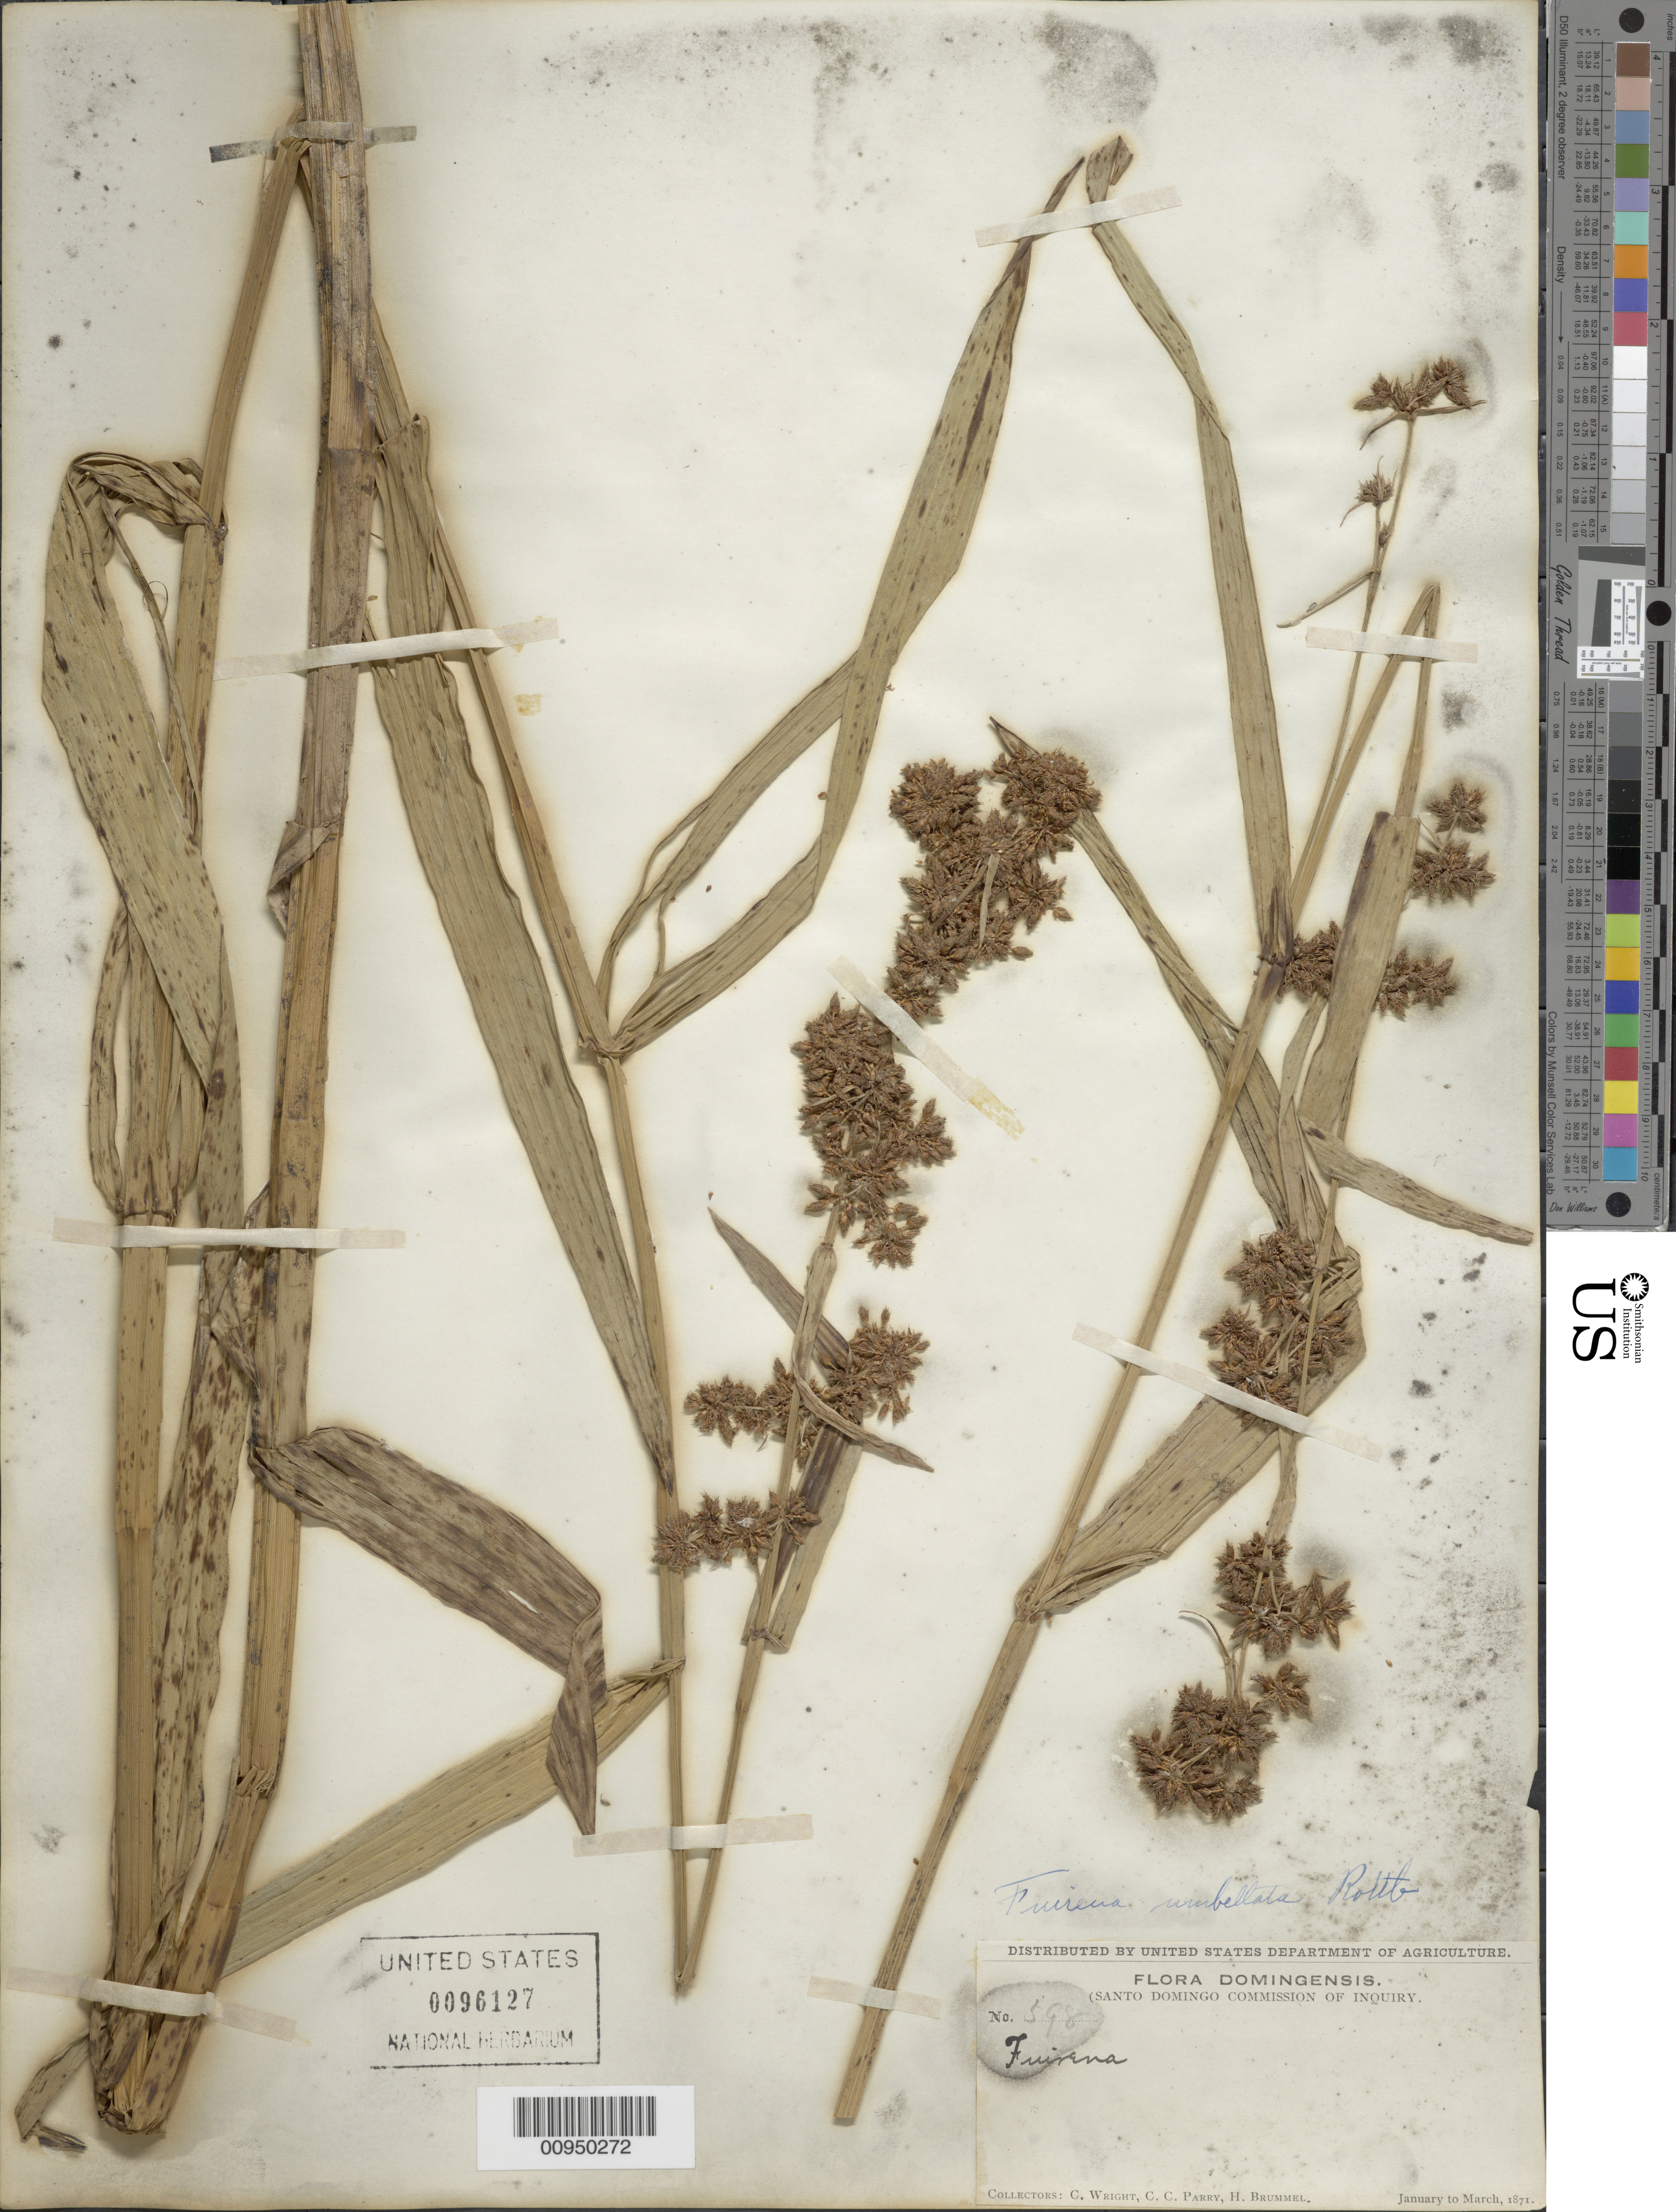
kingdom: Plantae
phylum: Tracheophyta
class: Liliopsida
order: Poales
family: Cyperaceae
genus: Fuirena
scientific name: Fuirena umbellata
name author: Rottb.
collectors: C. Wright, C. C. Parry & H. Brummel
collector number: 598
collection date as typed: Jan 1871 to -- Mar 1871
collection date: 1871-01/1871-03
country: Dominican Republic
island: Hispaniola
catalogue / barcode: US 96127